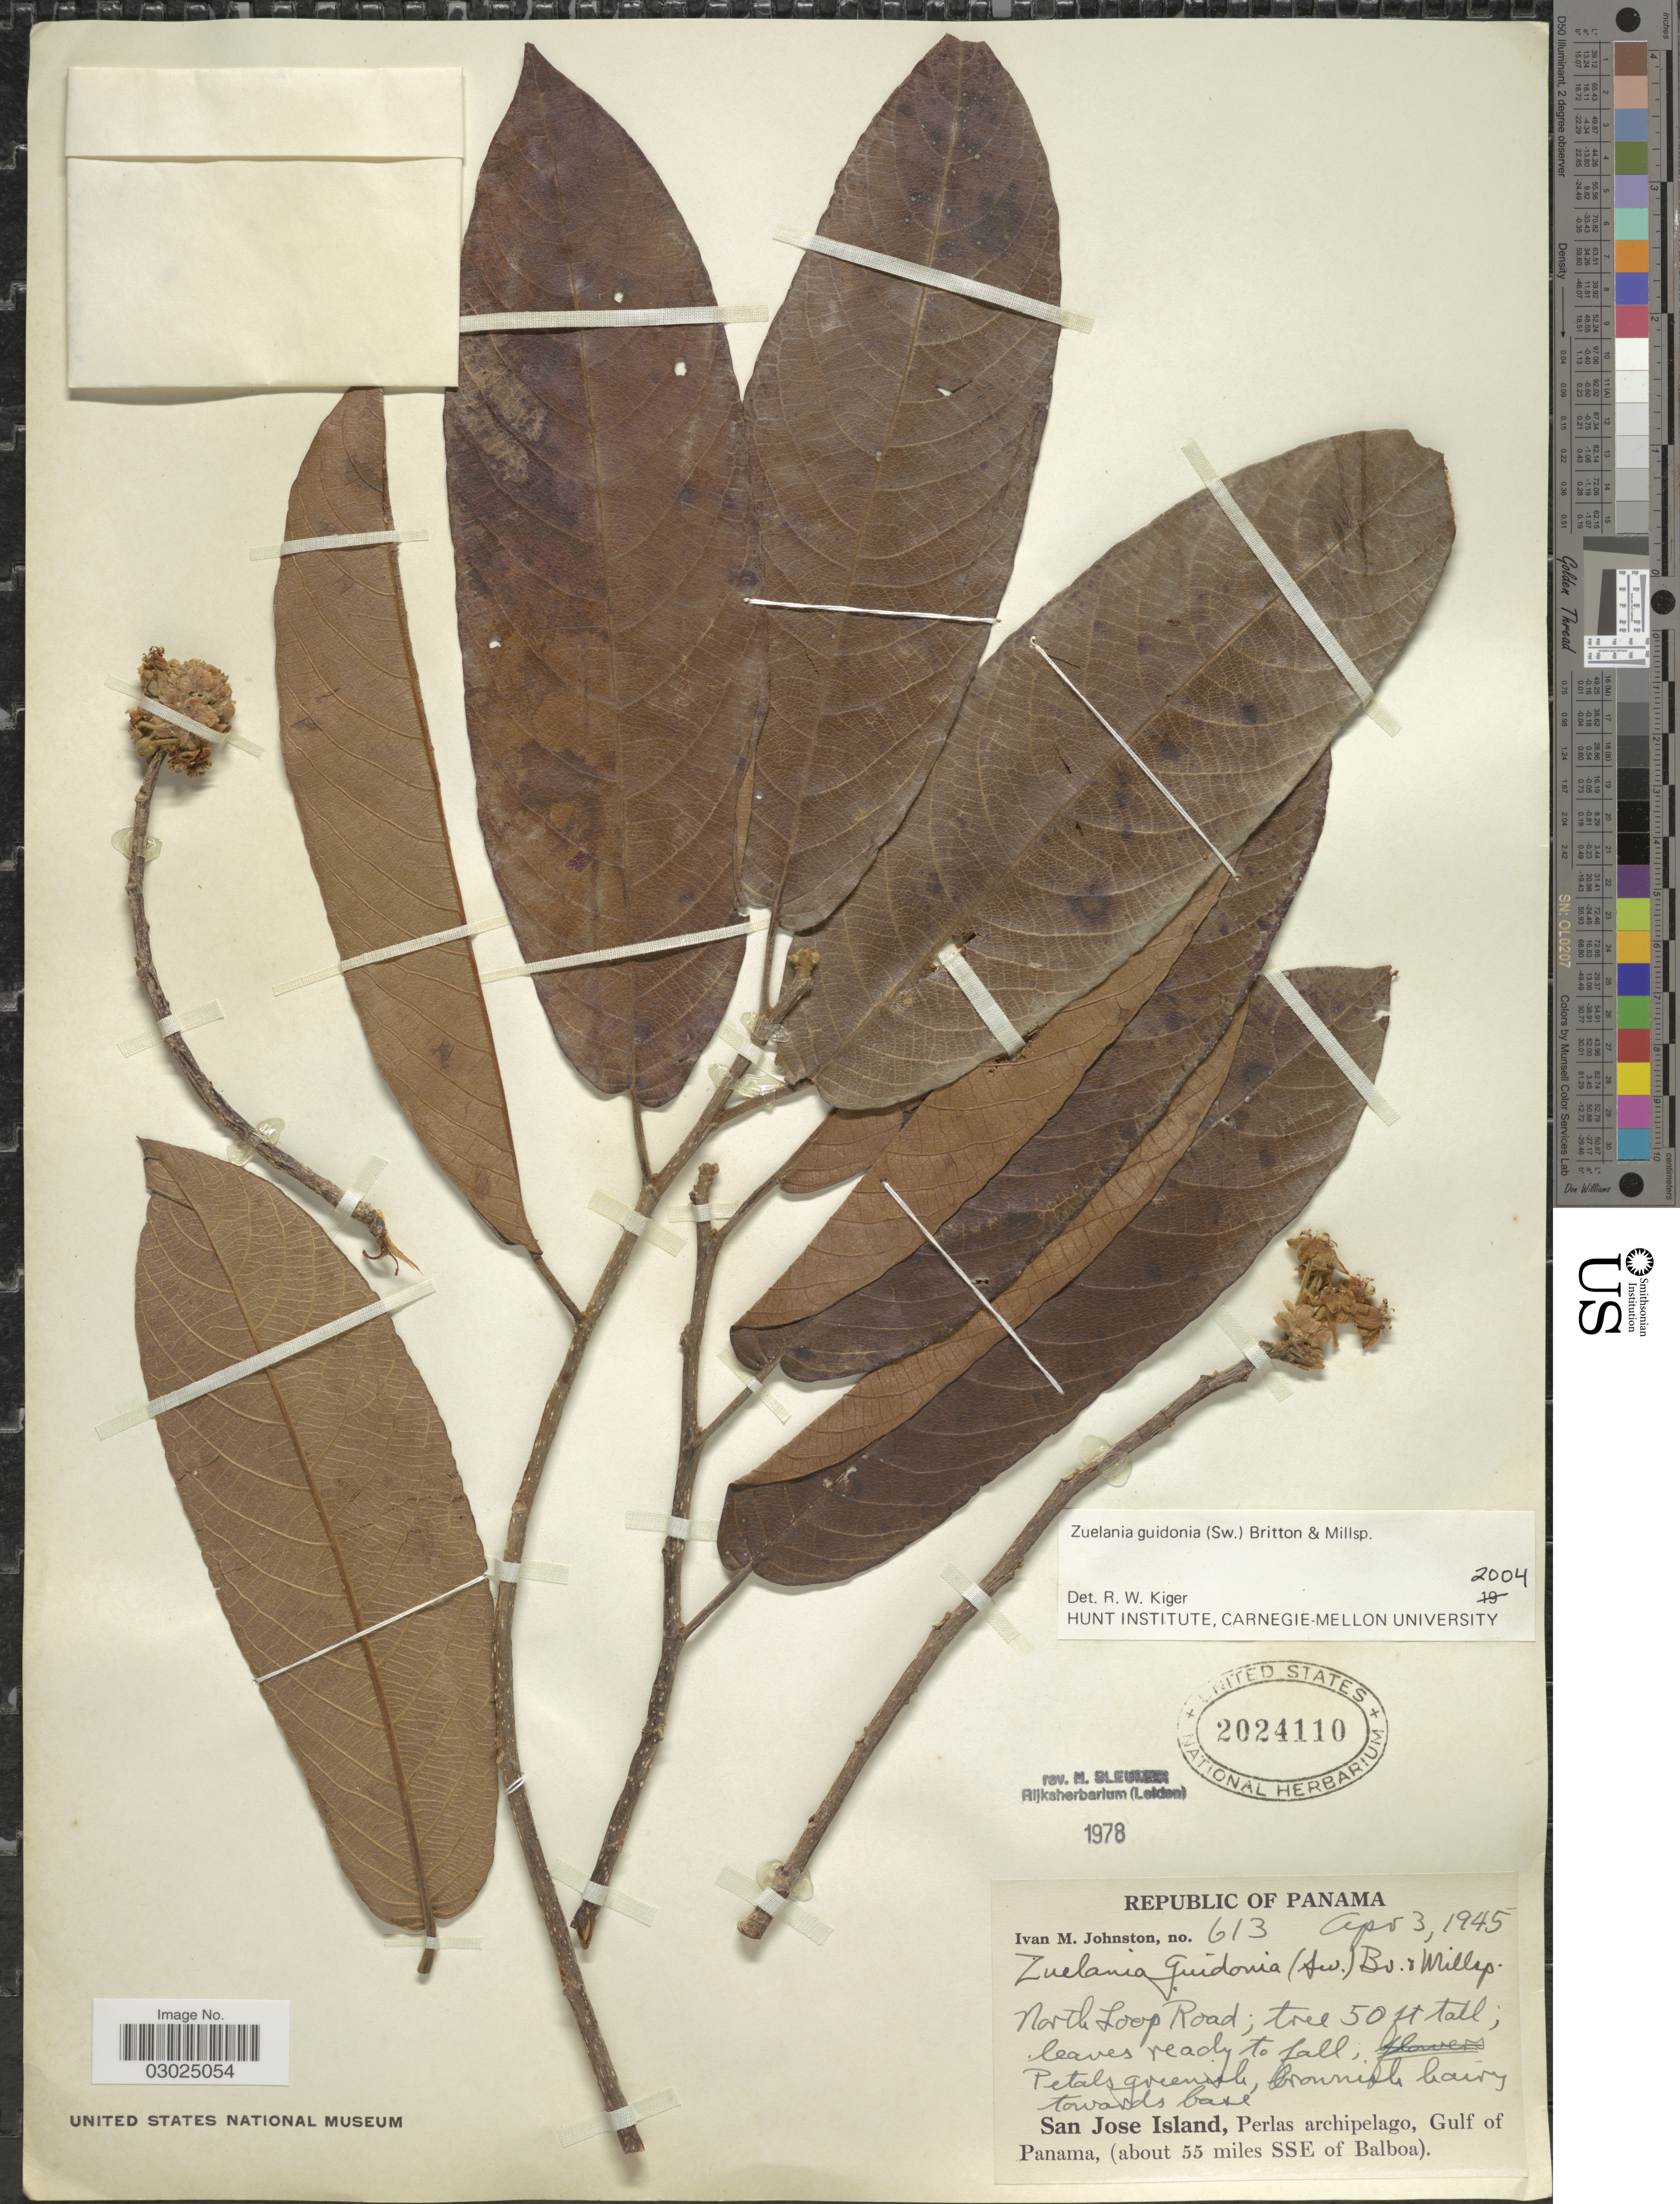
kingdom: Plantae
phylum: Tracheophyta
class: Magnoliopsida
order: Malpighiales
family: Salicaceae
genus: Casearia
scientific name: Casearia laetioides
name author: (A. Rich.) Warb.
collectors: I.M. Johnston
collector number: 613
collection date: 1945-04-03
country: Panama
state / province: Panamá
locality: Republic of Panama. San Jose Island, Perlas archipelago, Gulf of Panama, (about 55 miles SSE of Balboa).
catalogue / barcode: US 2024110